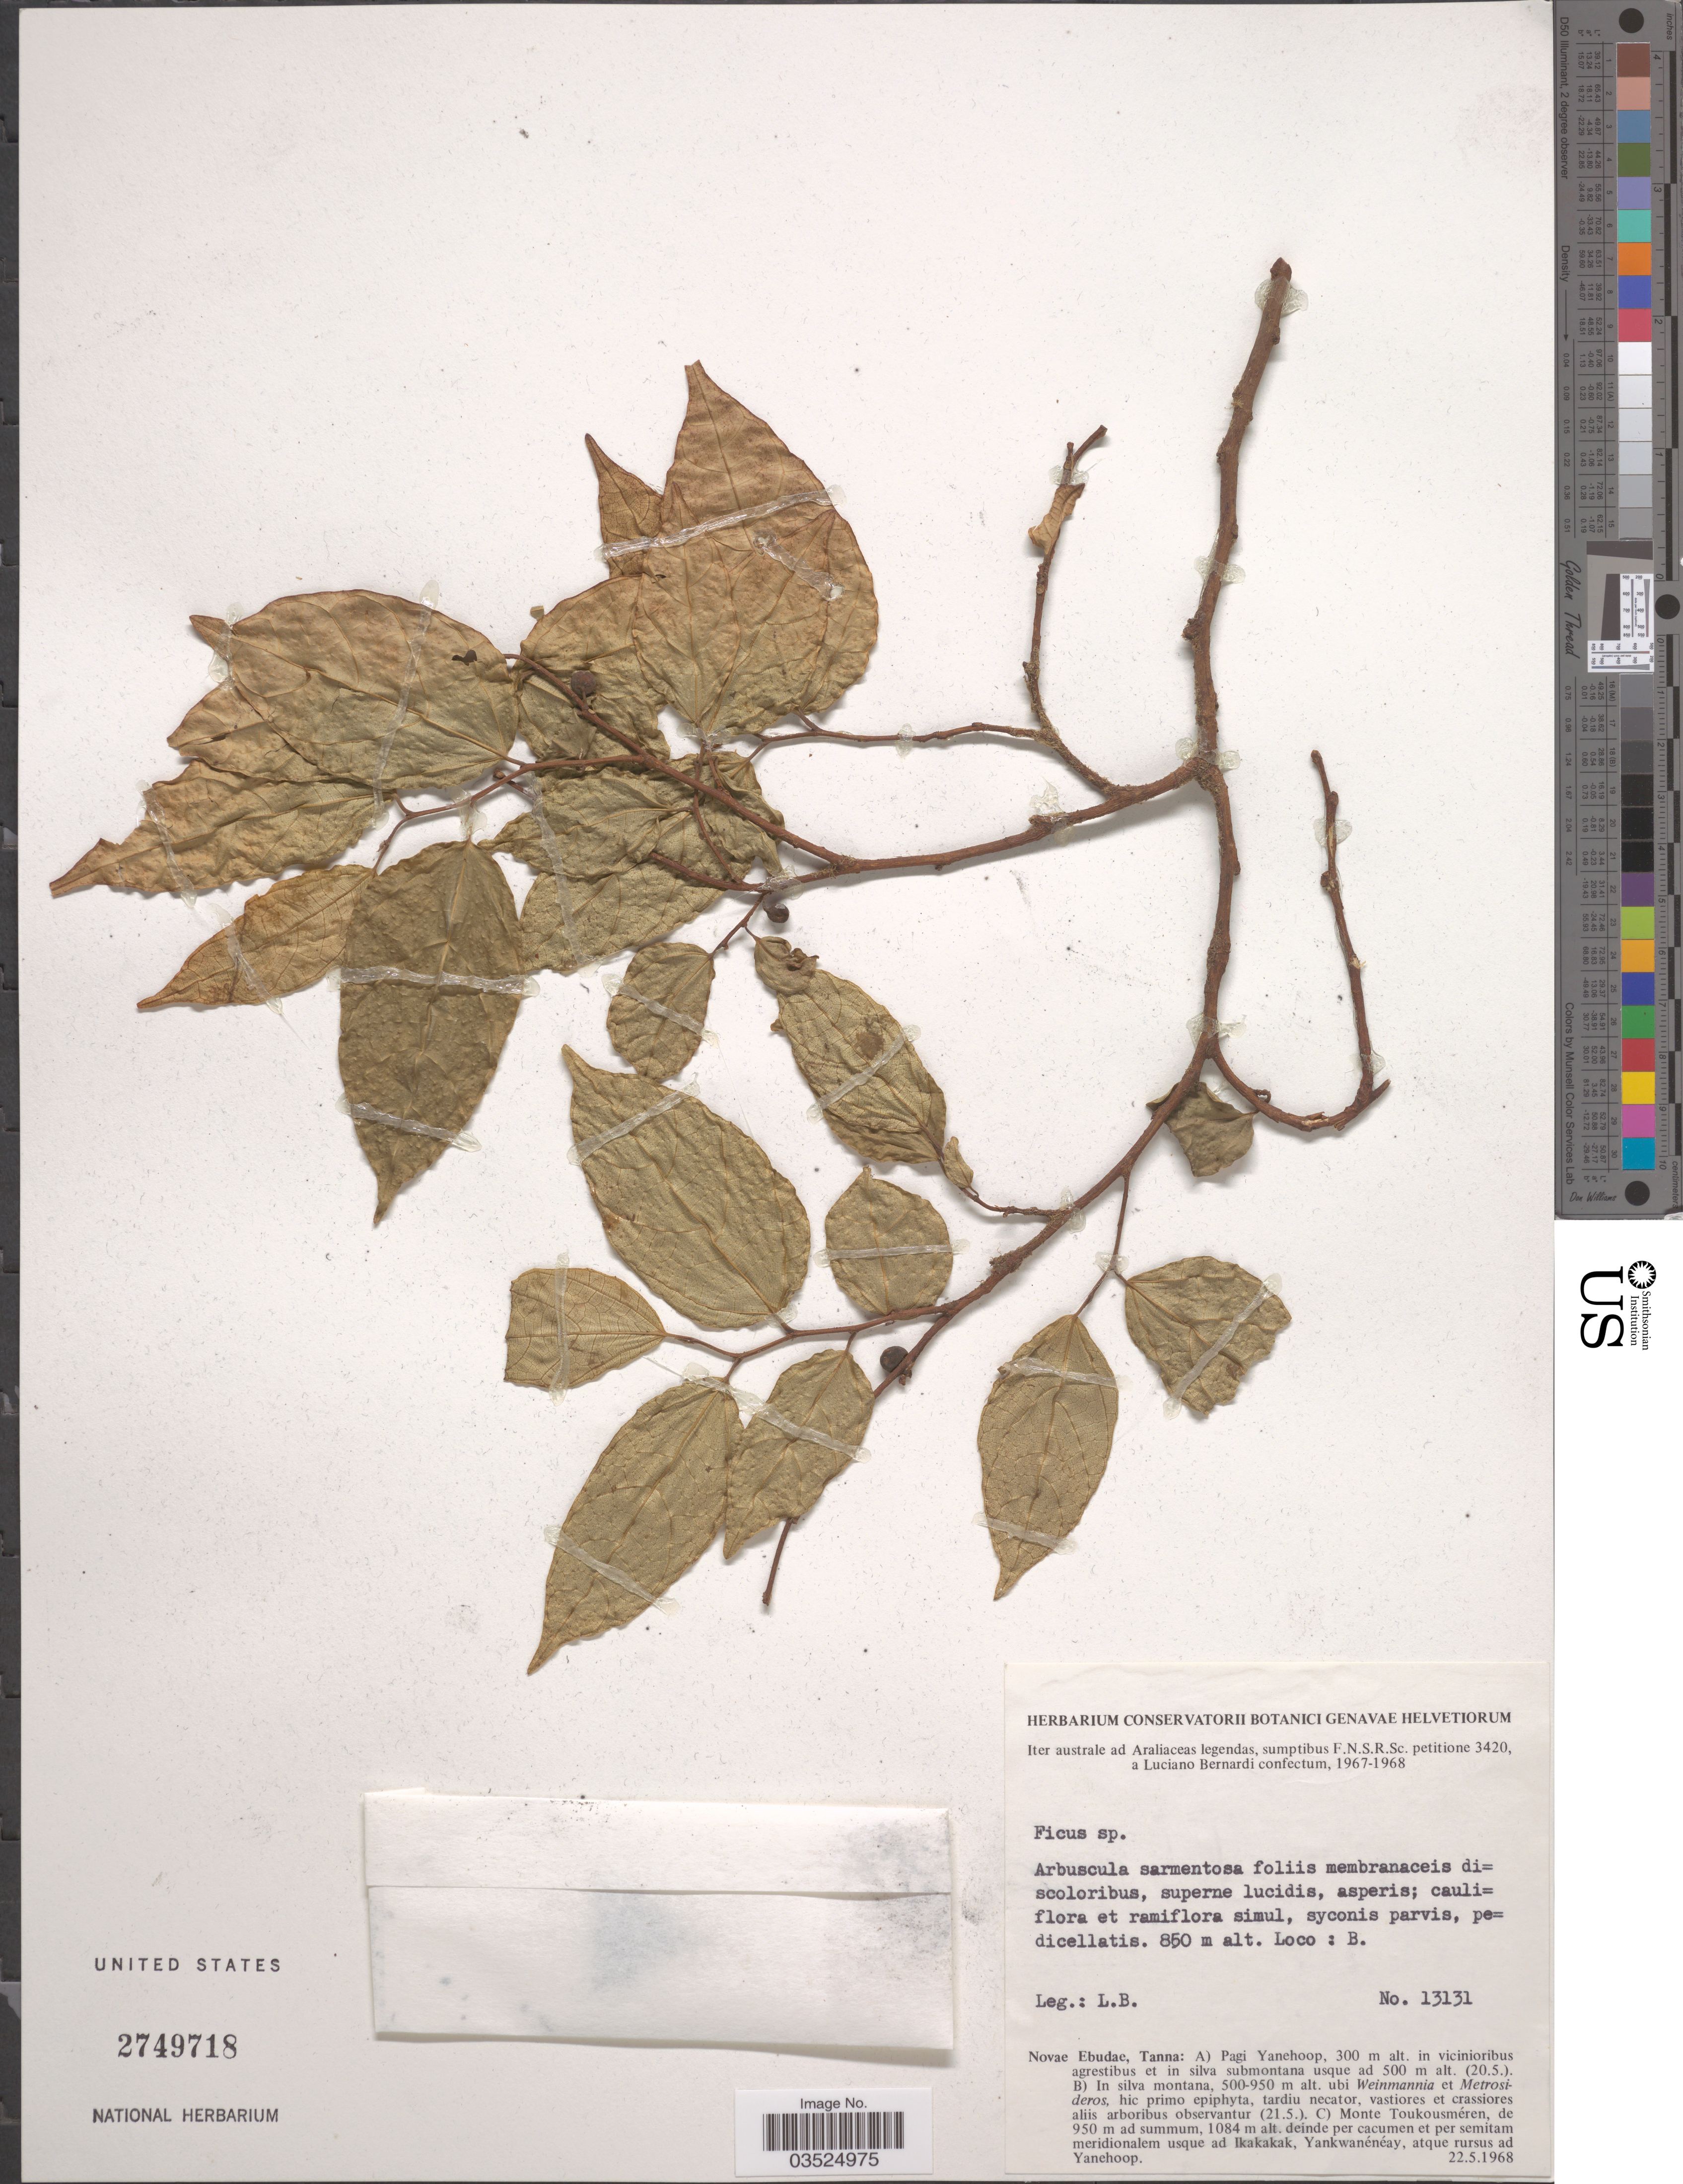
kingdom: Plantae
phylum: Tracheophyta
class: Magnoliopsida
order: Rosales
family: Moraceae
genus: Ficus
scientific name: Ficus sp.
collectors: L. Bernardi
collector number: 13131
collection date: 1968-05-22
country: Vanuatu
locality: Novae Ebudae, In silva montana, ubi Weinmannia et Metrosideros, hic primo epiphyta, tardiu necator, vastiores et crassiores aliis arboribus observantur (21.5.).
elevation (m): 850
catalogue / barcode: US 2749718